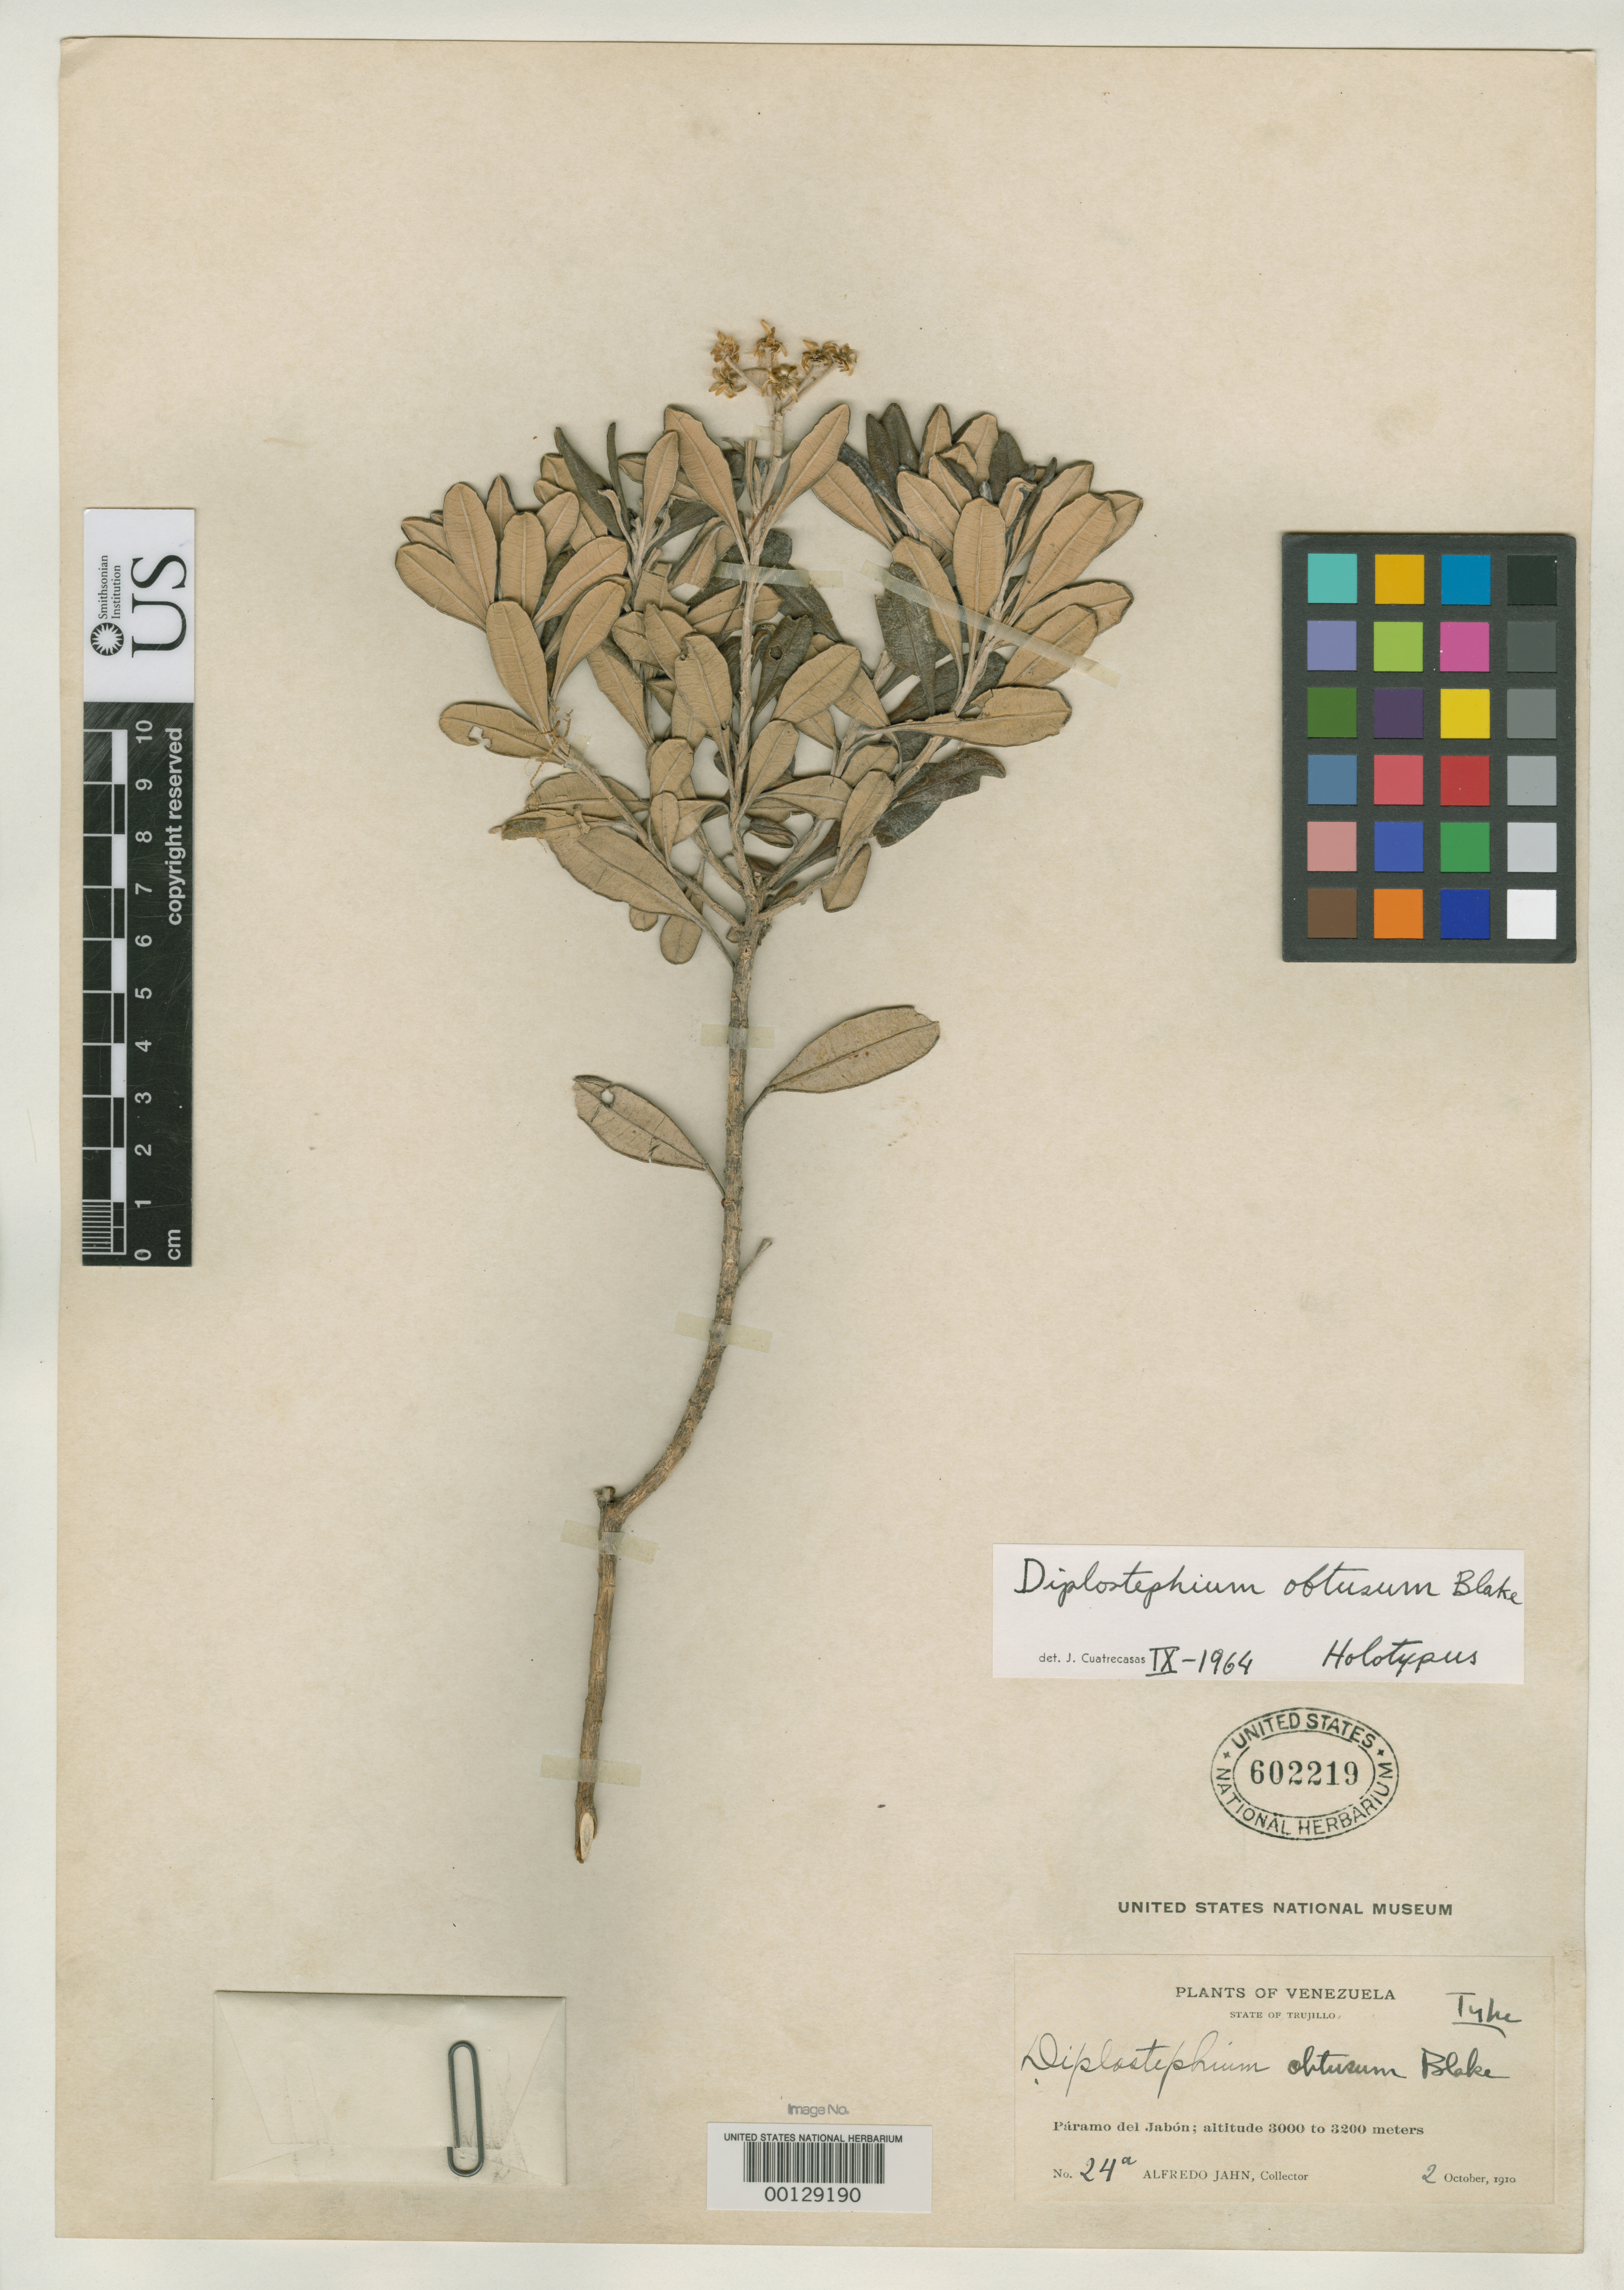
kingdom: Plantae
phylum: Tracheophyta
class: Magnoliopsida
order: Asterales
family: Asteraceae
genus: Diplostephium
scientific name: Diplostephium obtusum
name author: S.F. Blake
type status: Holotype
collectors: A. Jahn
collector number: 24a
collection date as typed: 02 Oct 1910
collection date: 1910-10-02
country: Venezuela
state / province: Trujillo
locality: Páramo del Jabon.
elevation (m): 3000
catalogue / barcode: US 602219